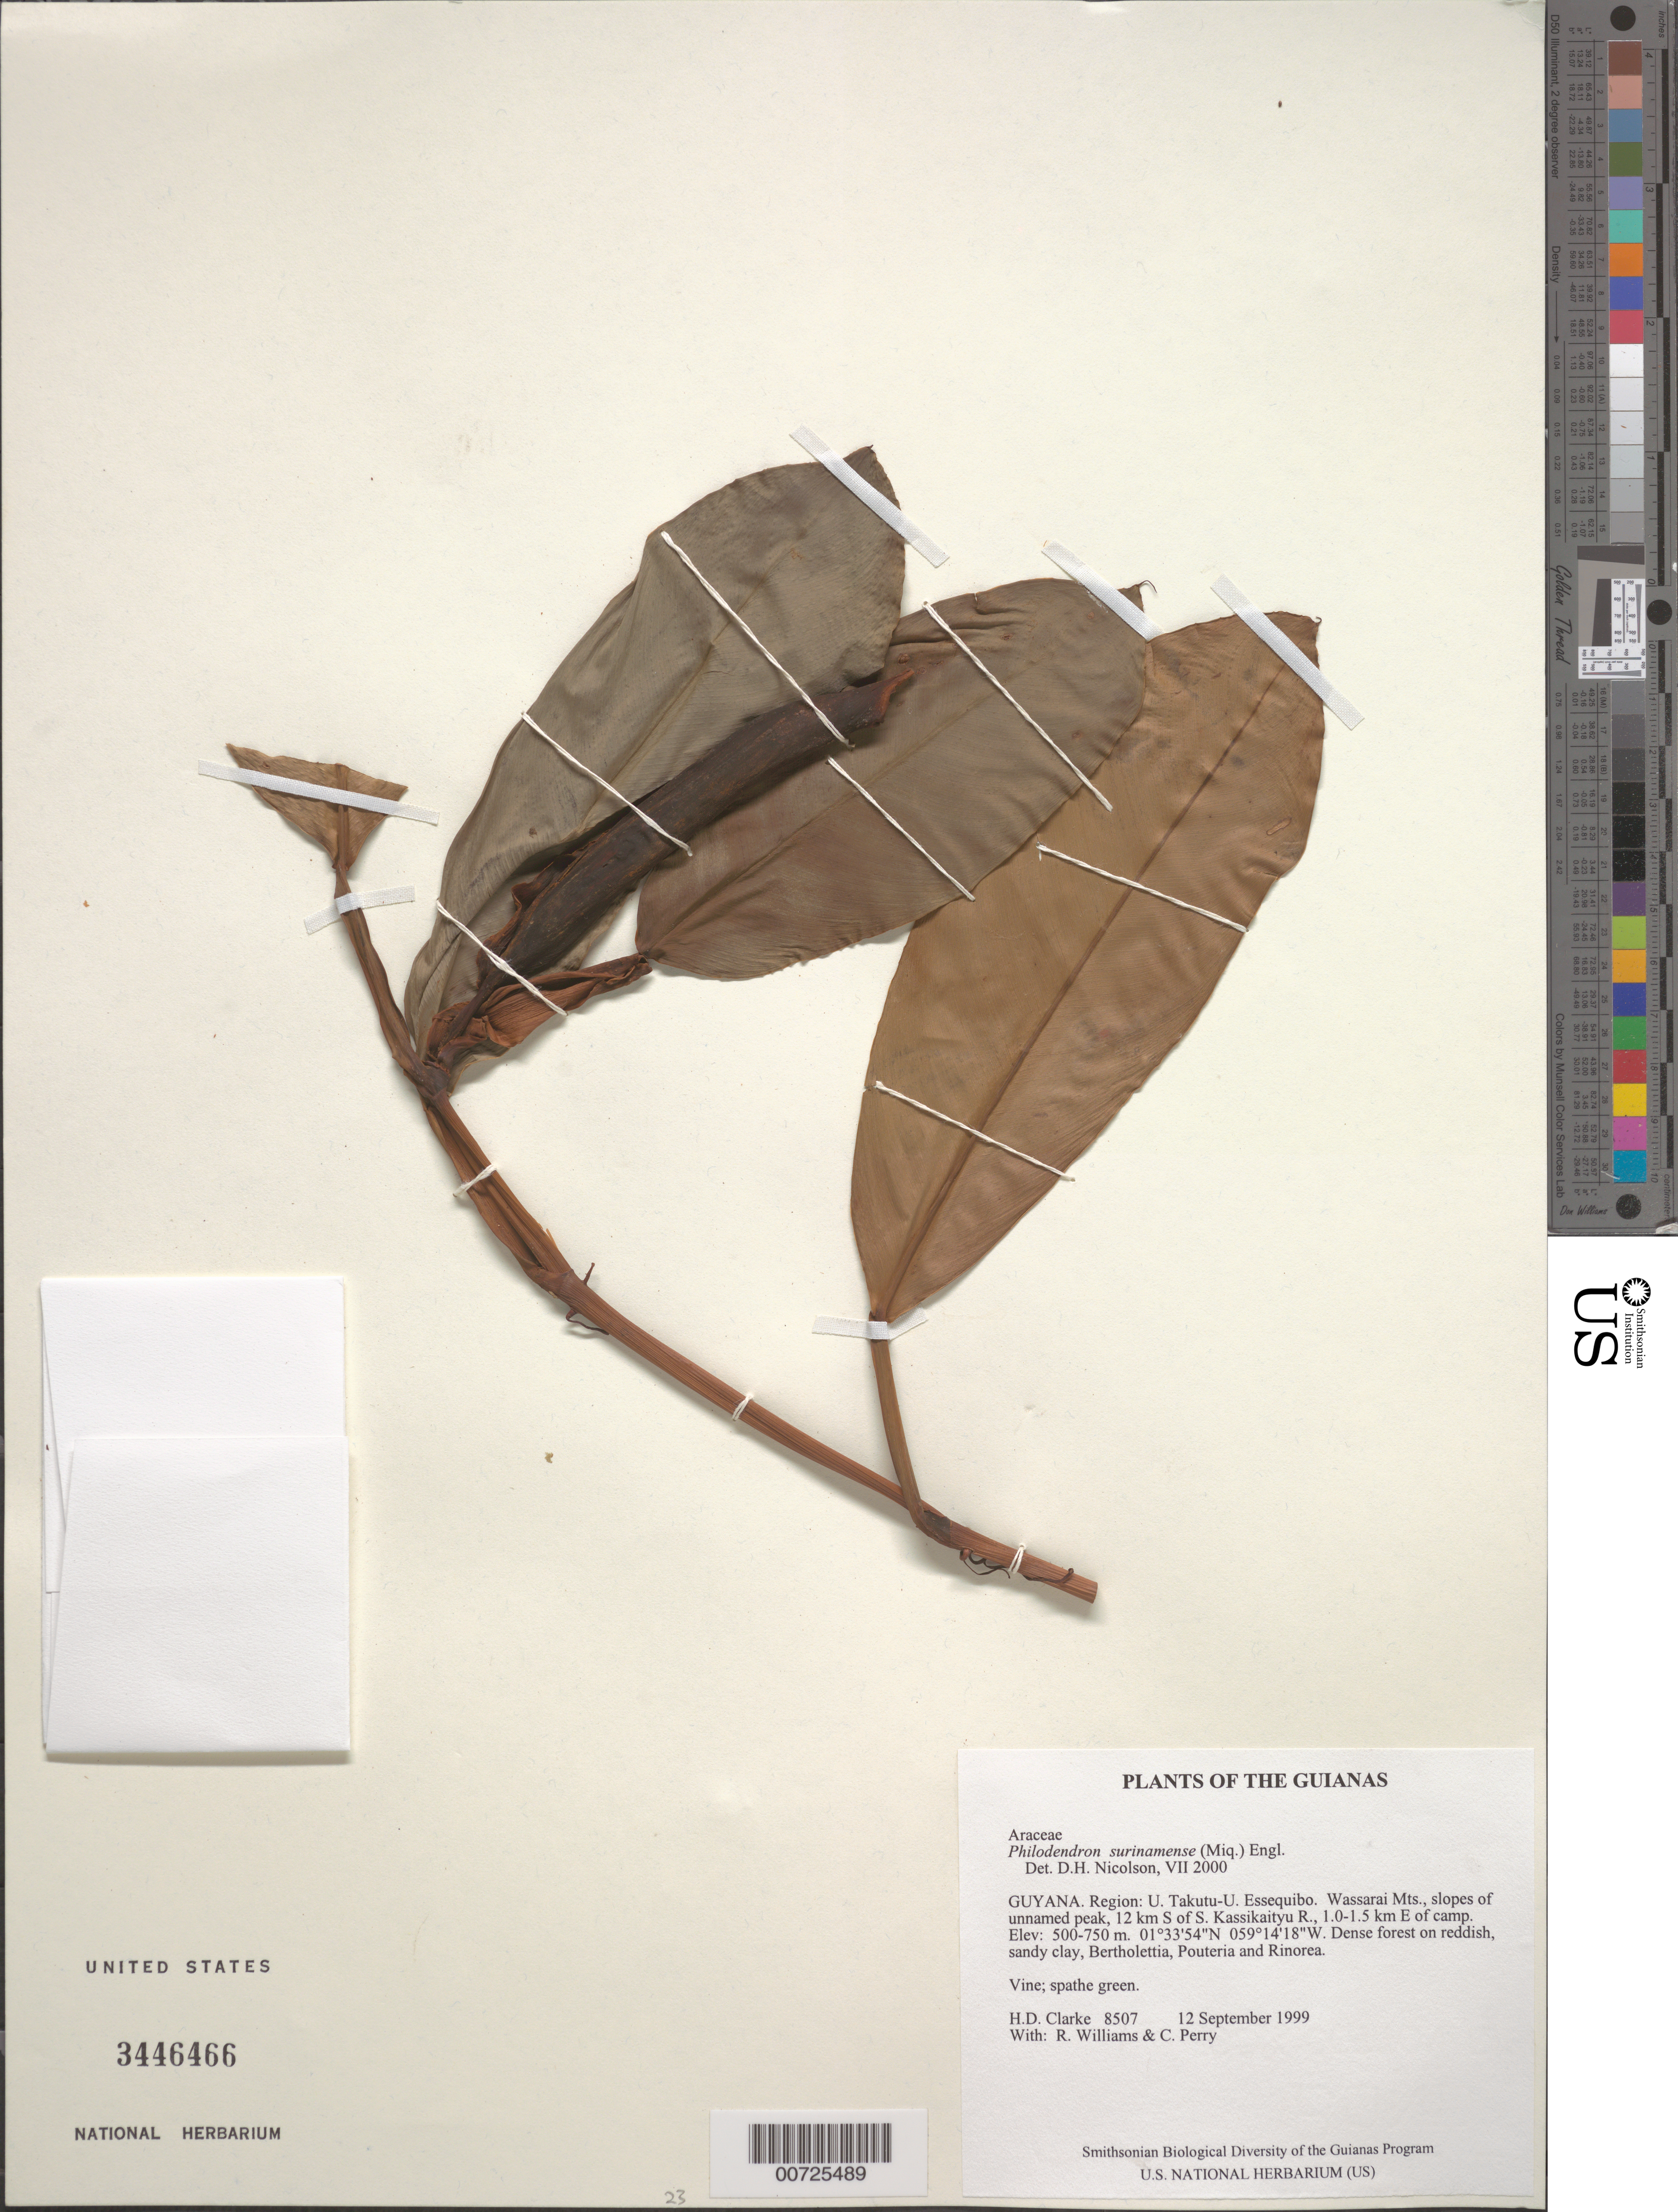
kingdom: Plantae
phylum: Tracheophyta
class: Liliopsida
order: Alismatales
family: Araceae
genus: Philodendron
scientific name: Philodendron surinamense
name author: (Miq.) Engl.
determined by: Nicolson, Dan H.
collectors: H. D. Clarke, R. Williams & C. Perry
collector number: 8507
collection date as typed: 12 September 1999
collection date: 1999-09-12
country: Guyana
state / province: U. Takutu-U. Essequibo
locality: Wassarai Mts., slopes of unnamed peak, 12 km S of S. Kassikaityu R., 1.0-1.5 km E of camp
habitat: Dense forest on reddish, sandy clay, Bertholettia, Pouteria and Rinorea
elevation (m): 500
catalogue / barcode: US 3446466-2